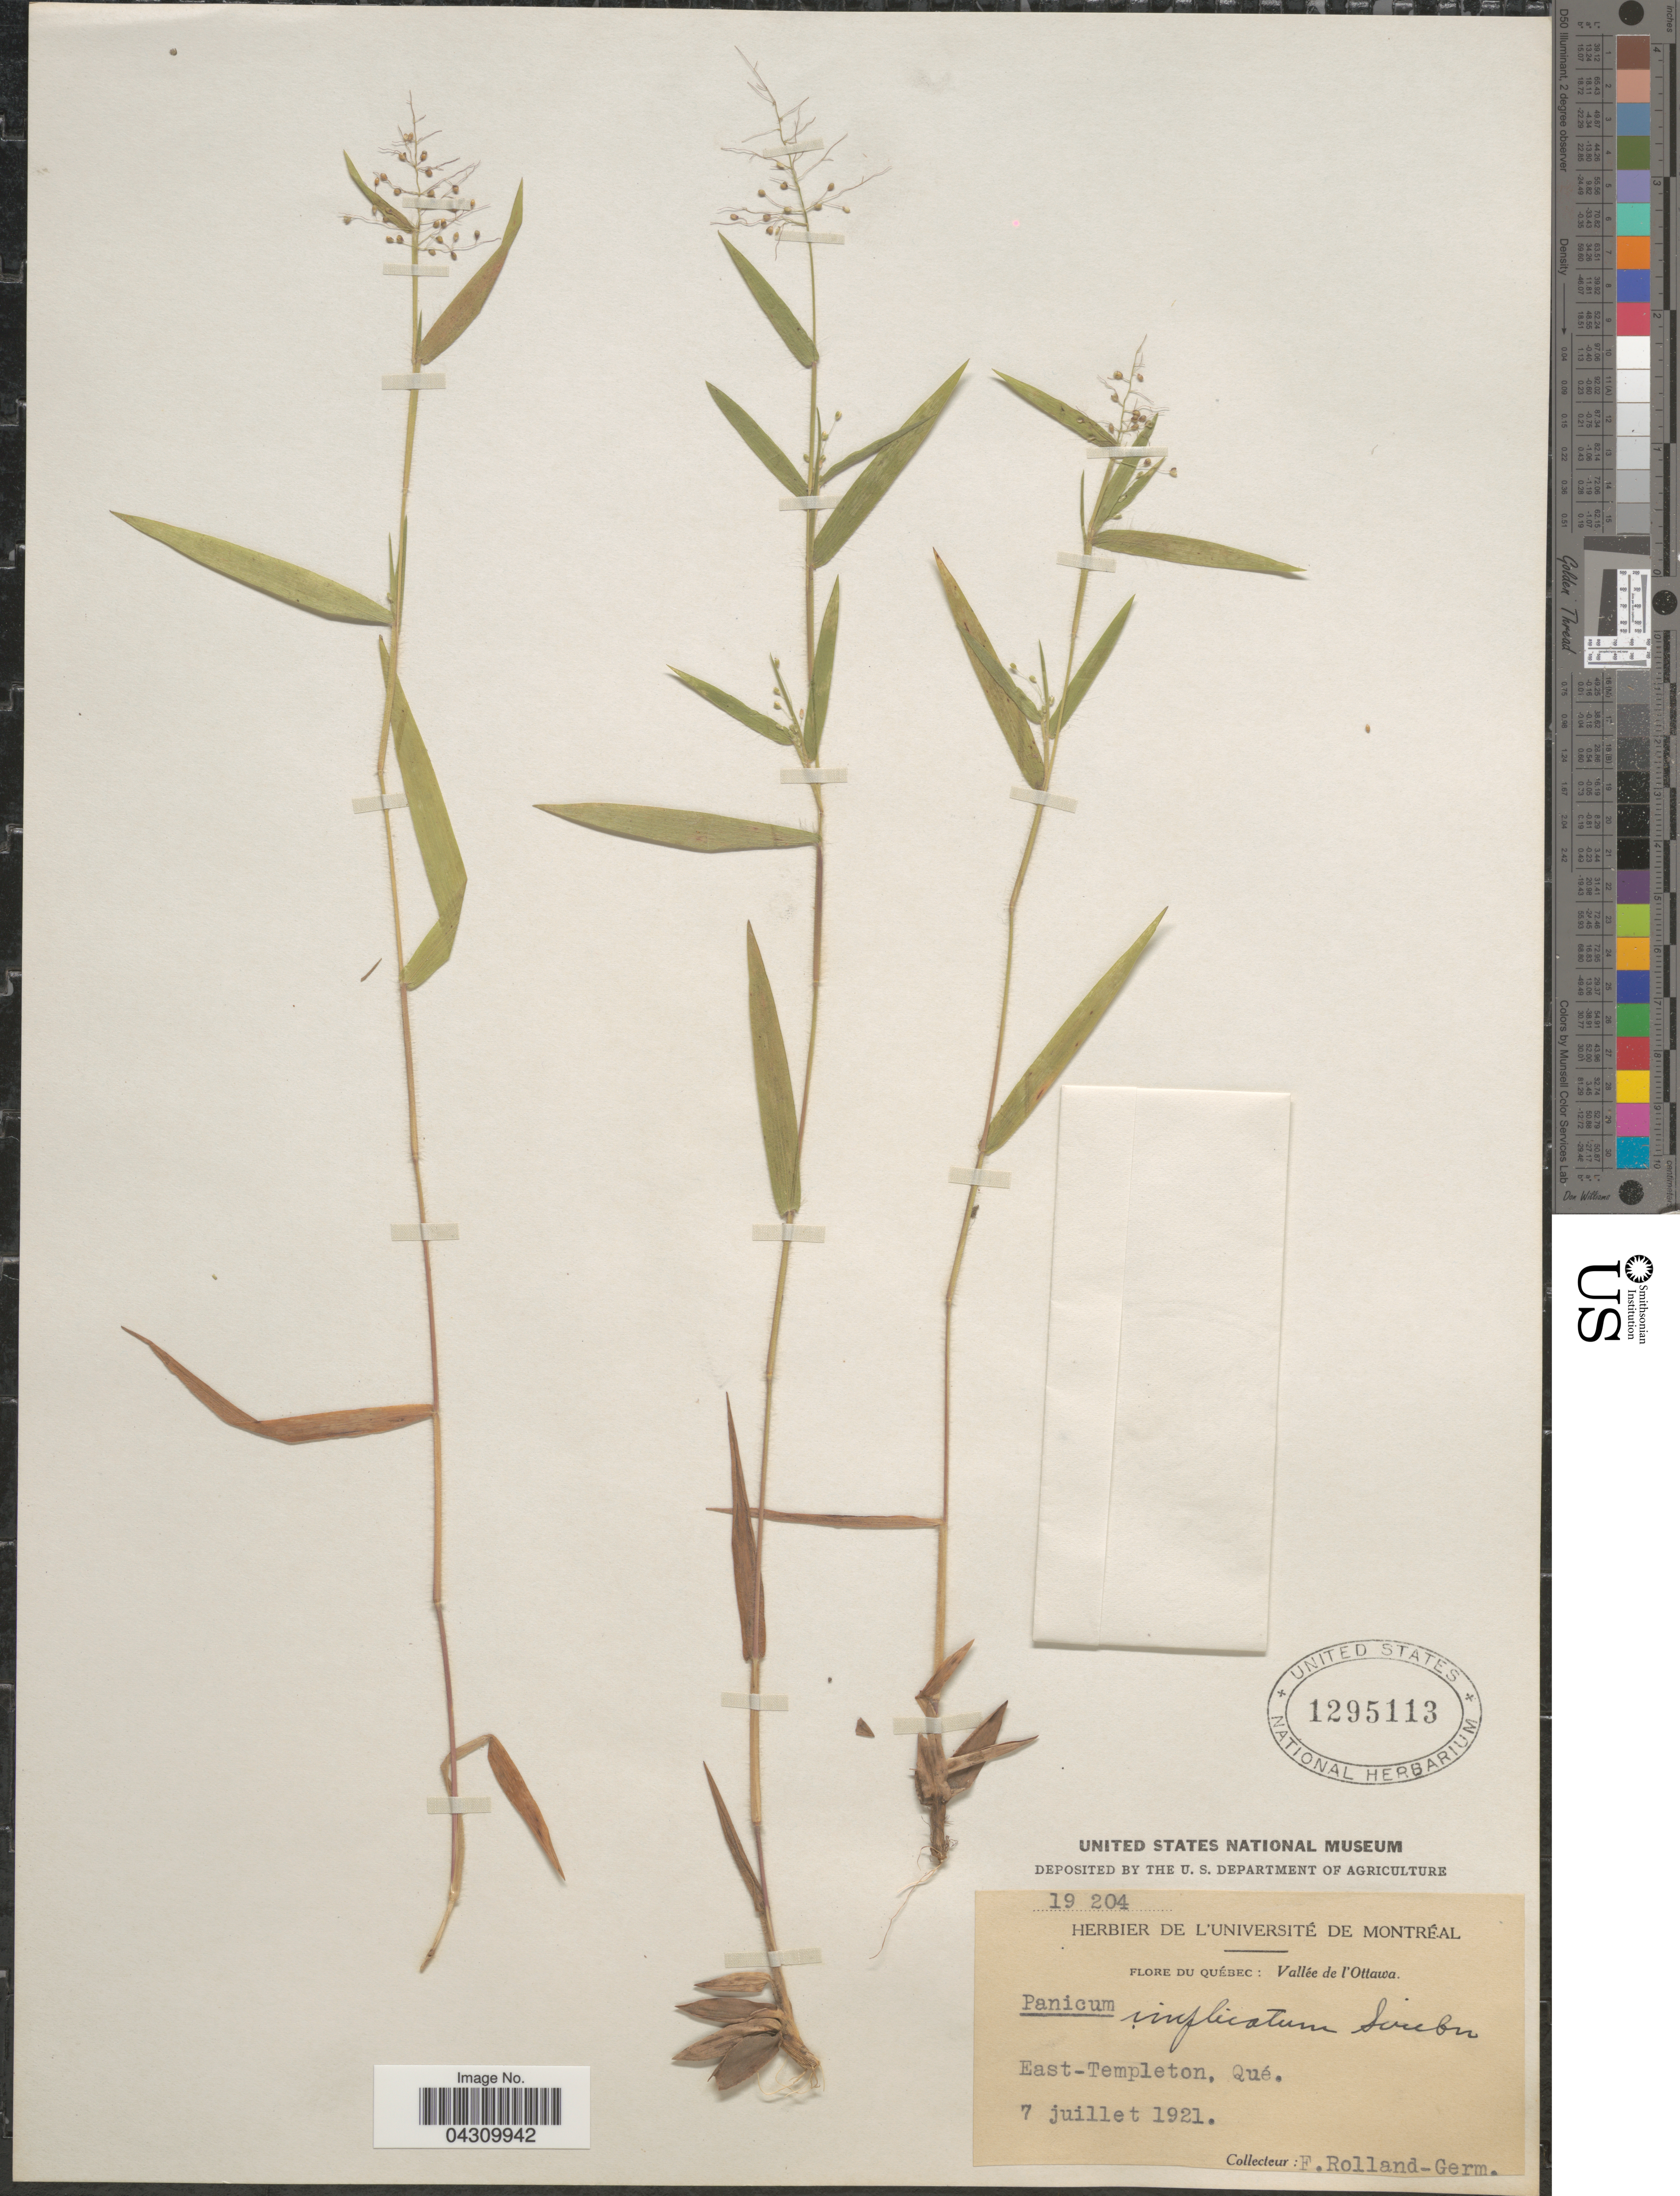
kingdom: Plantae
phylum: Tracheophyta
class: Liliopsida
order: Poales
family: Poaceae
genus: Dichanthelium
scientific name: Dichanthelium acuminatum var. acuminatum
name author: (Sw.) Gould & C.A. Clark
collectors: Rolland-Germain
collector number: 19204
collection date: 1921-07-07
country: Canada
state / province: Ontario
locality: Vallée de l'Ottawa. East-Templeton.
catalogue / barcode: US 1295113